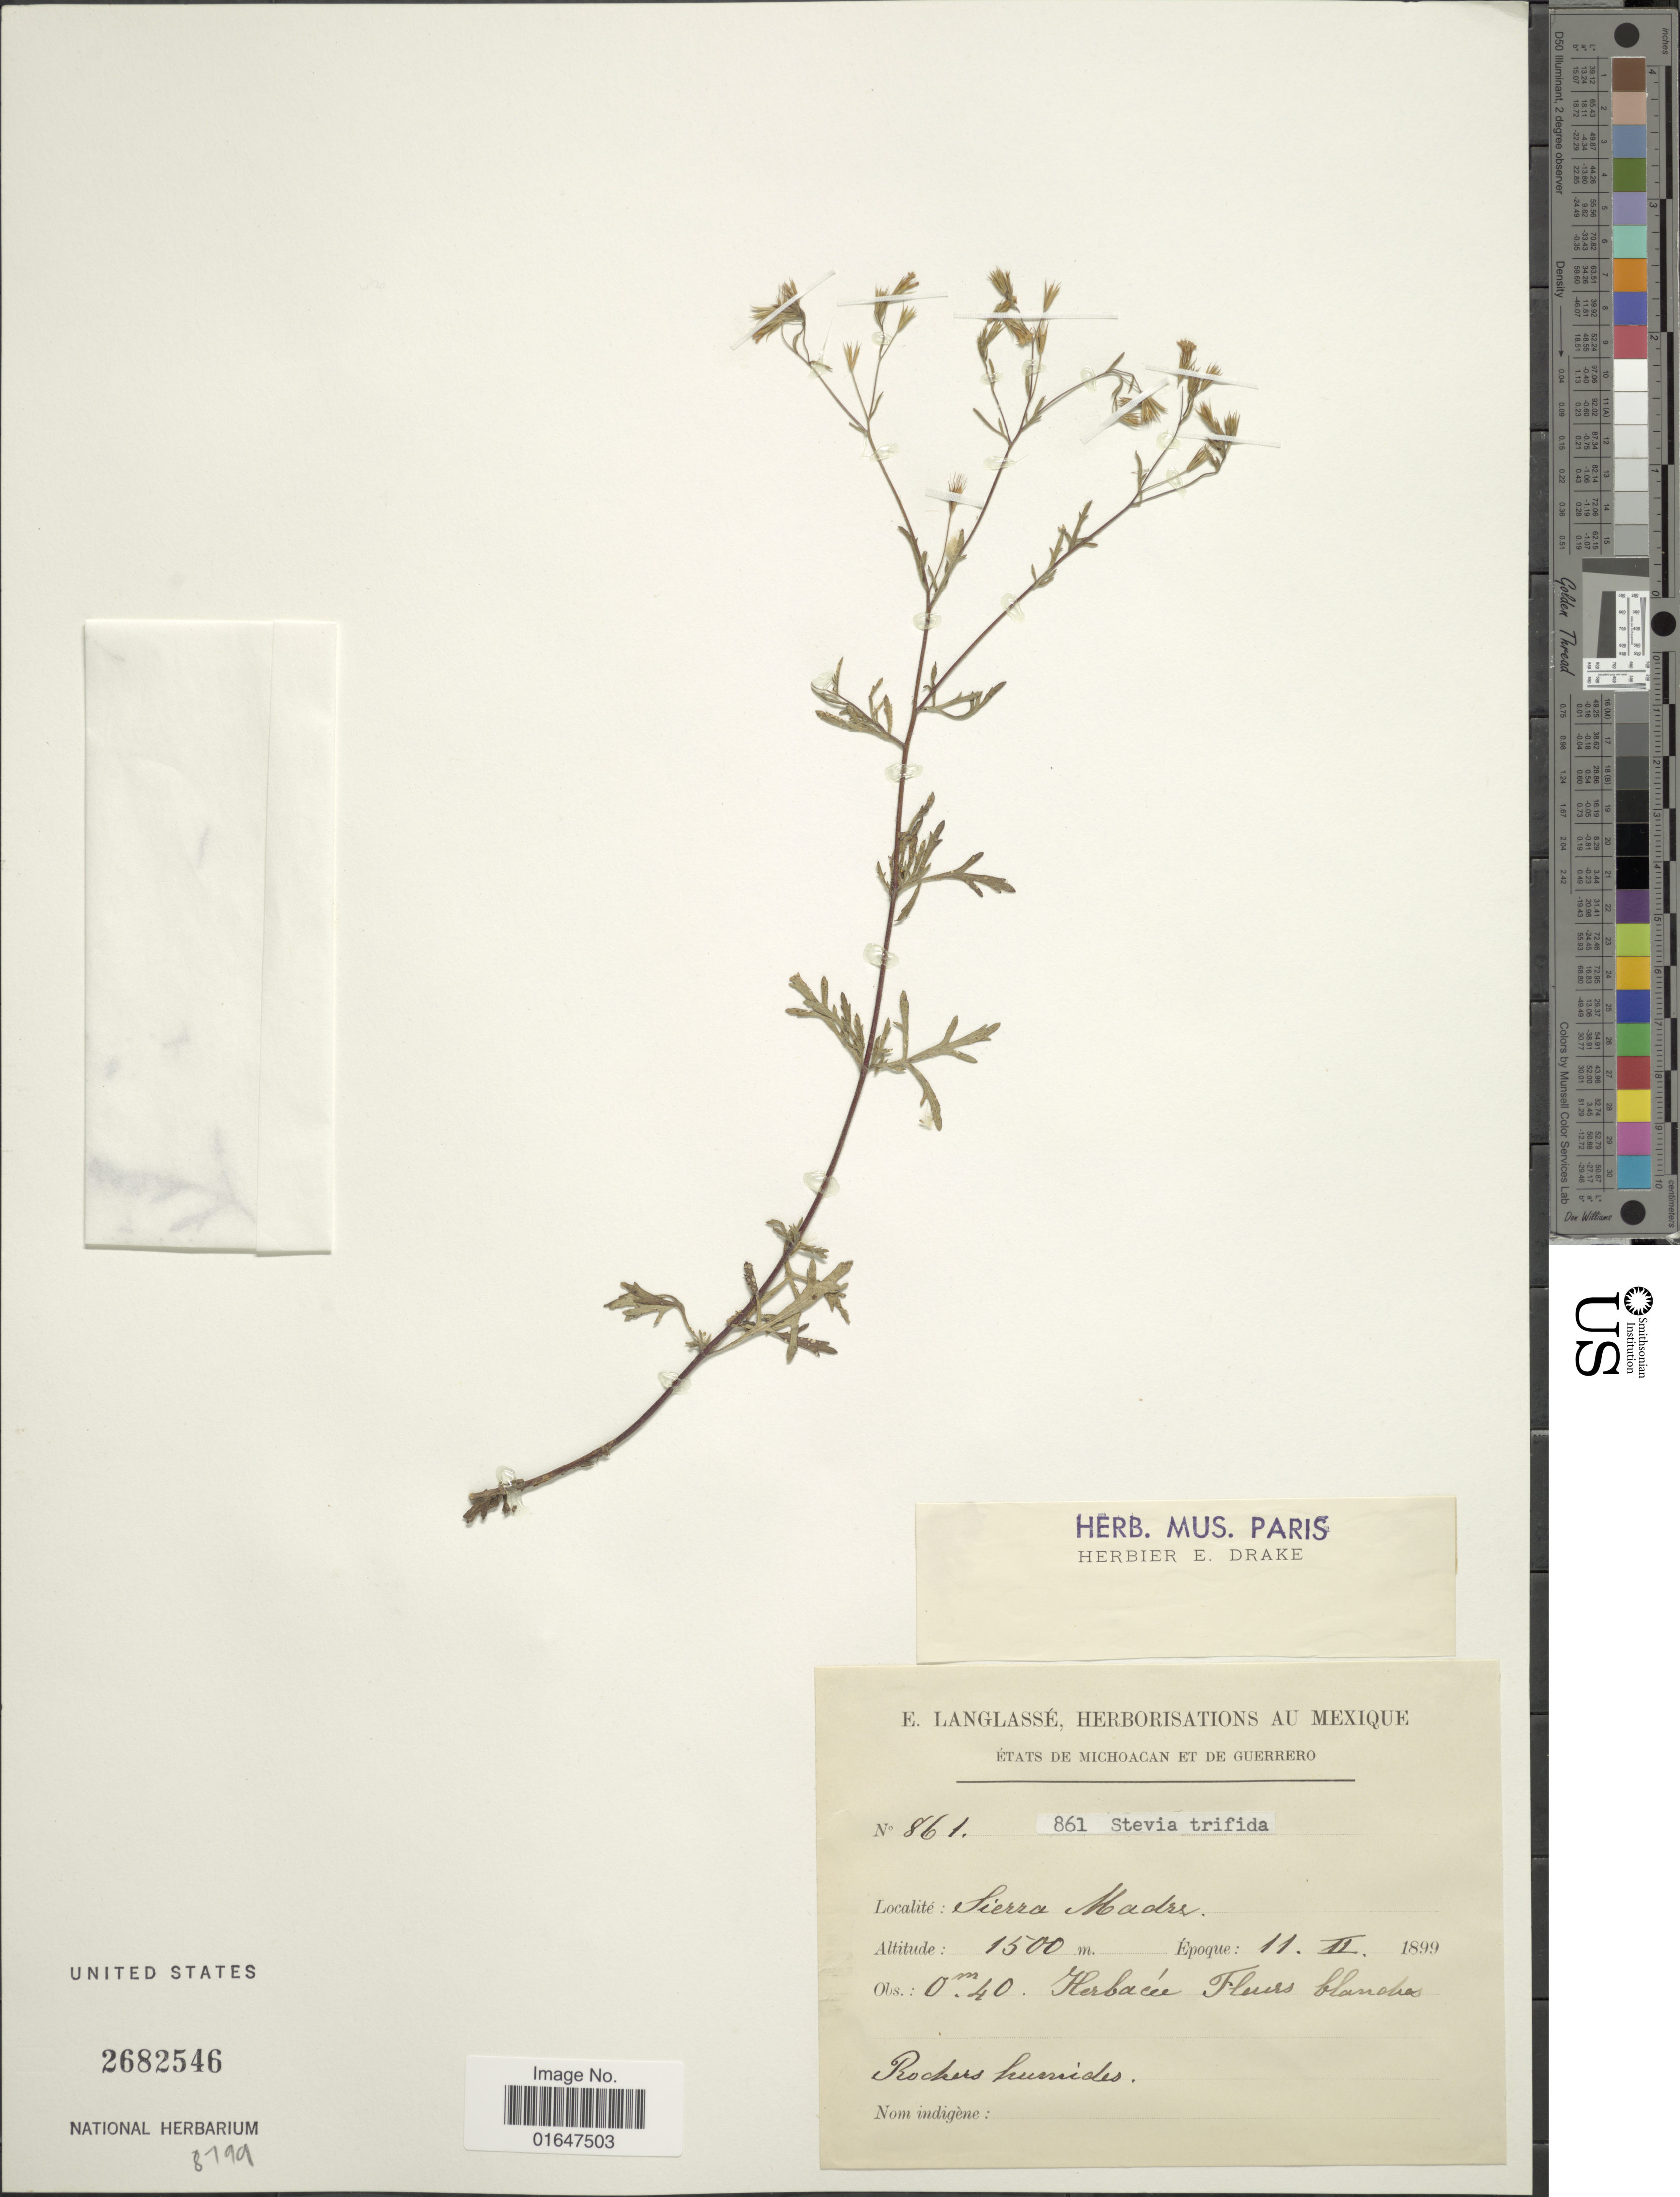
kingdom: Plantae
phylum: Tracheophyta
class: Magnoliopsida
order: Asterales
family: Asteraceae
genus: Stevia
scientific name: Stevia trifida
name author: Lag.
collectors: E. Langlassé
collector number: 861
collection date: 1899-02-11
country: Mexico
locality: Etats de Michoacan et de Guerrero, Sierra Madre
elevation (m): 1500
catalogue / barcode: US 2682546